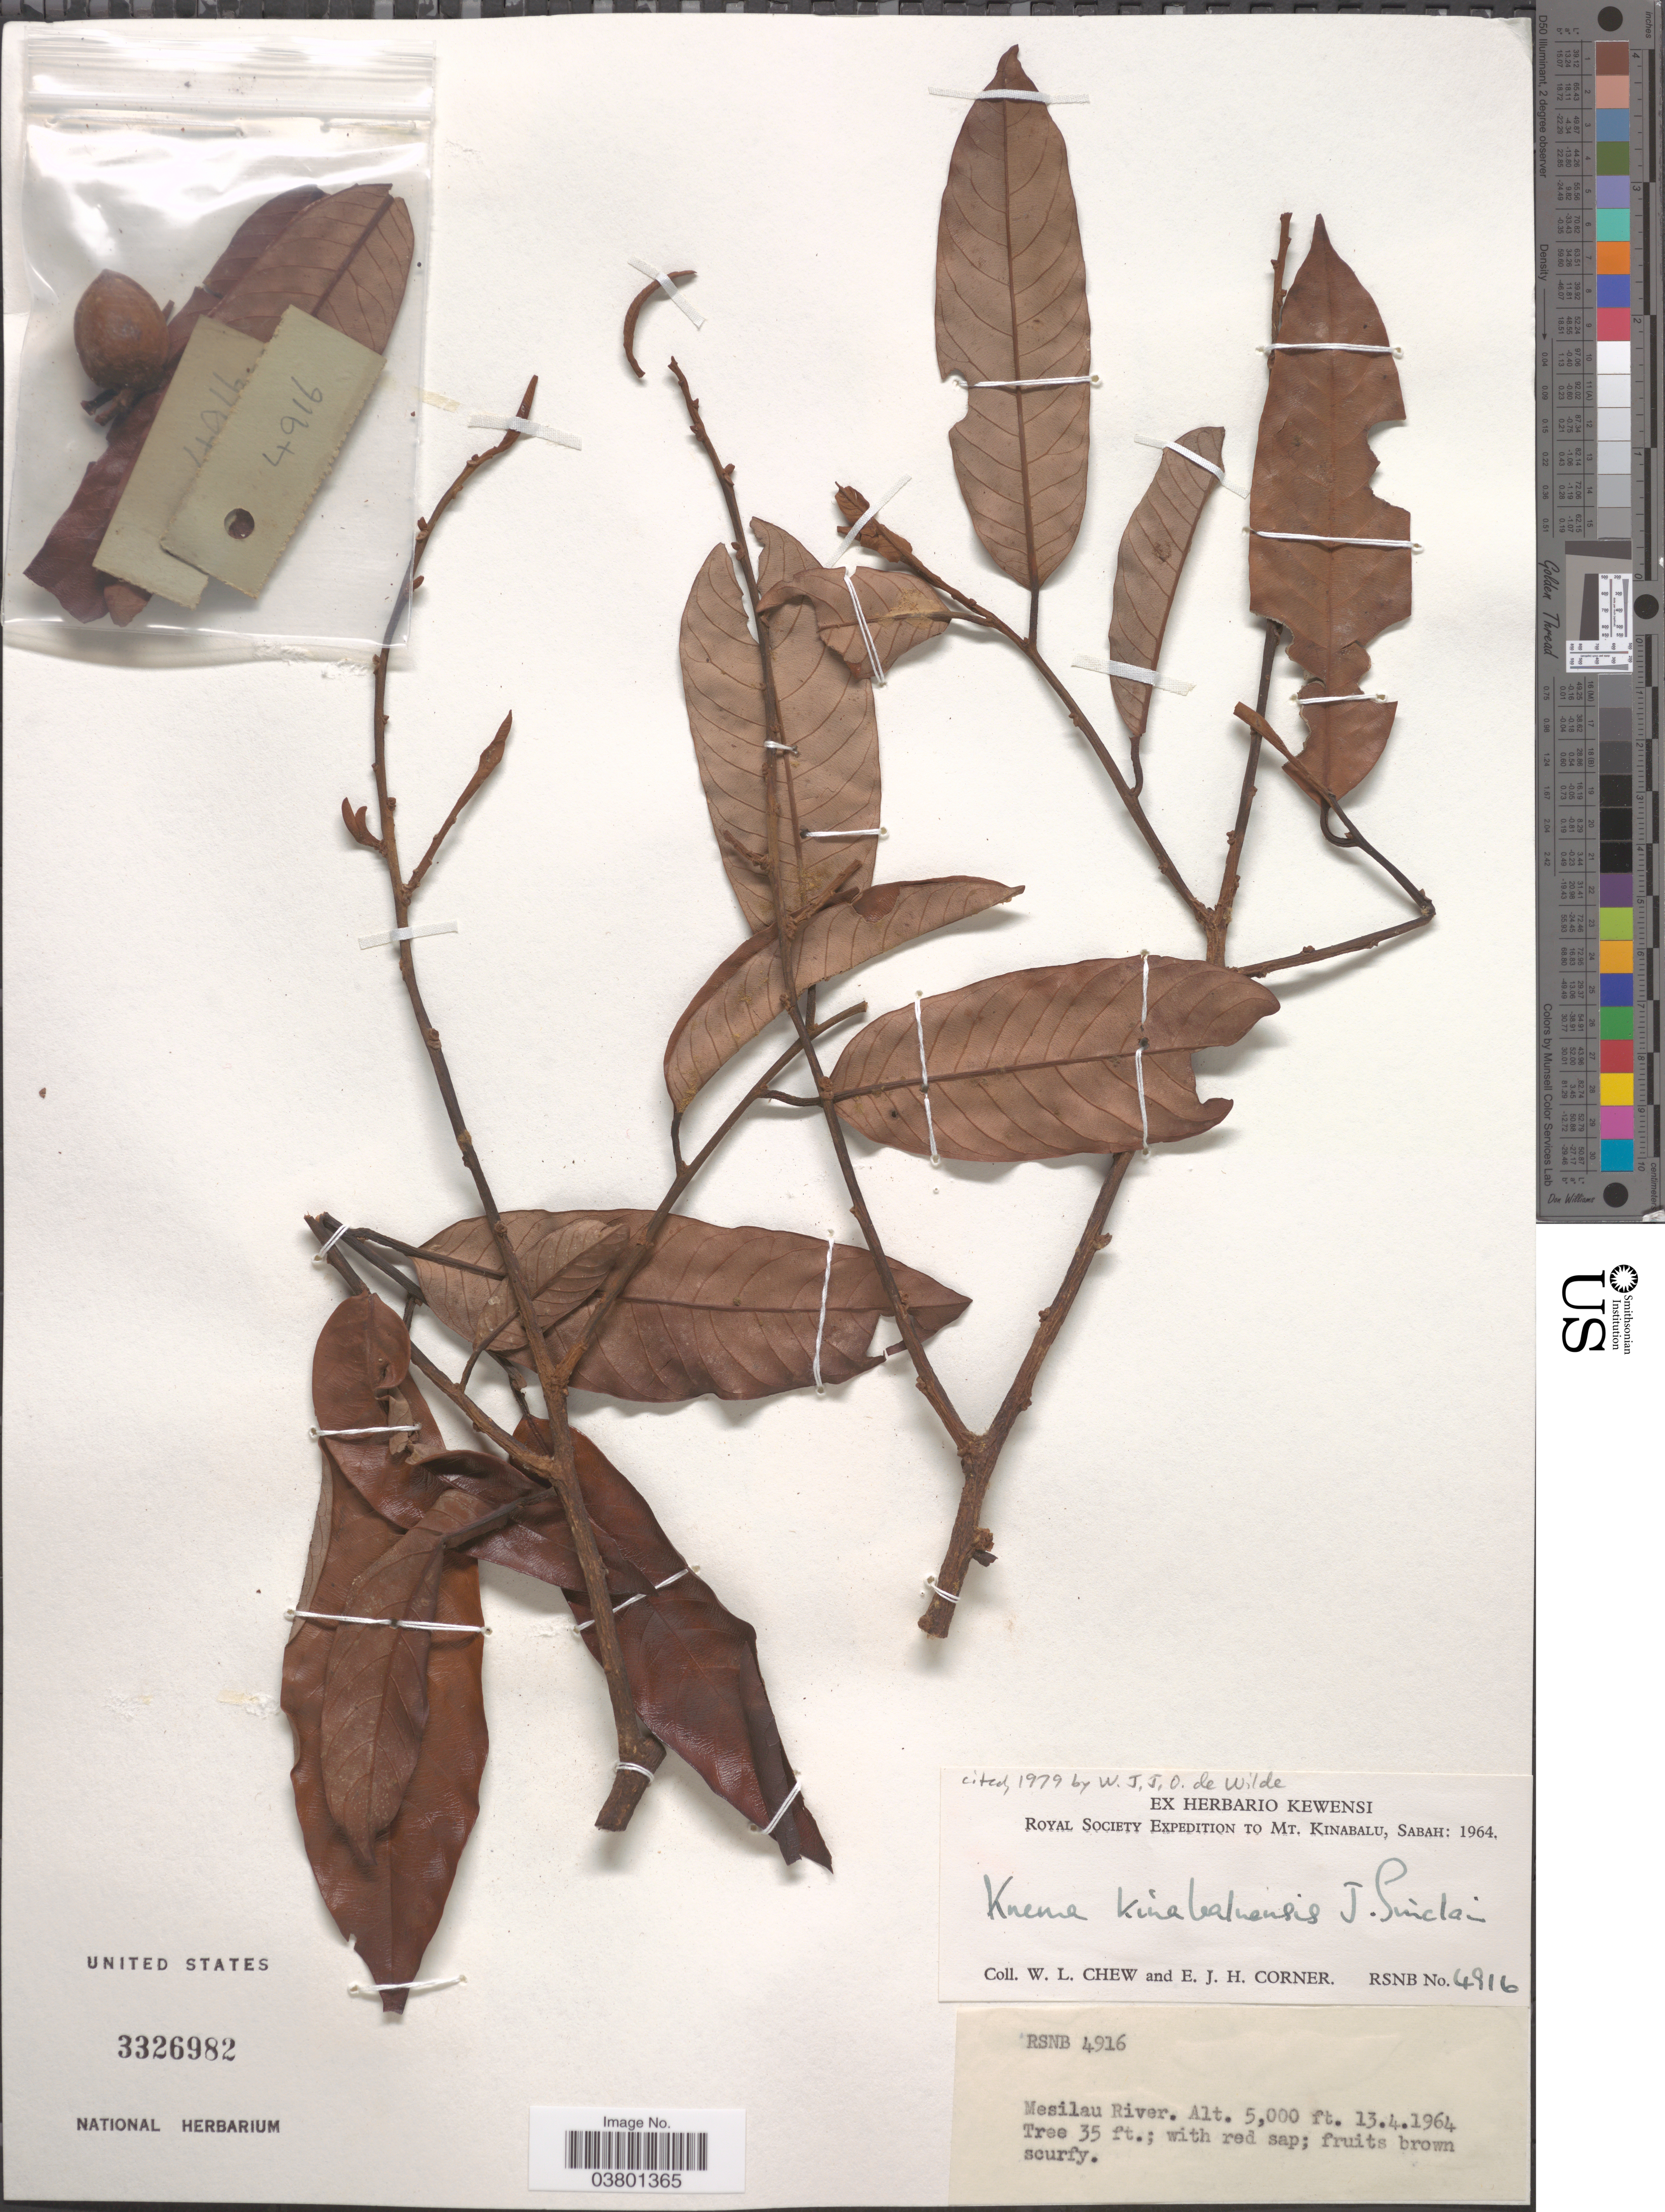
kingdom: Plantae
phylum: Tracheophyta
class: Magnoliopsida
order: Magnoliales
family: Myristicaceae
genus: Knema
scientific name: Knema kinabaluensis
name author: J. Sinclair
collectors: W. Chew & E. Corner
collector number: RSNB4916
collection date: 1964-04-13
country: Malaysia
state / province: Sabah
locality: Mt. Kinabalu. Mesilau River.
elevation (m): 1524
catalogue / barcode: US 3326982